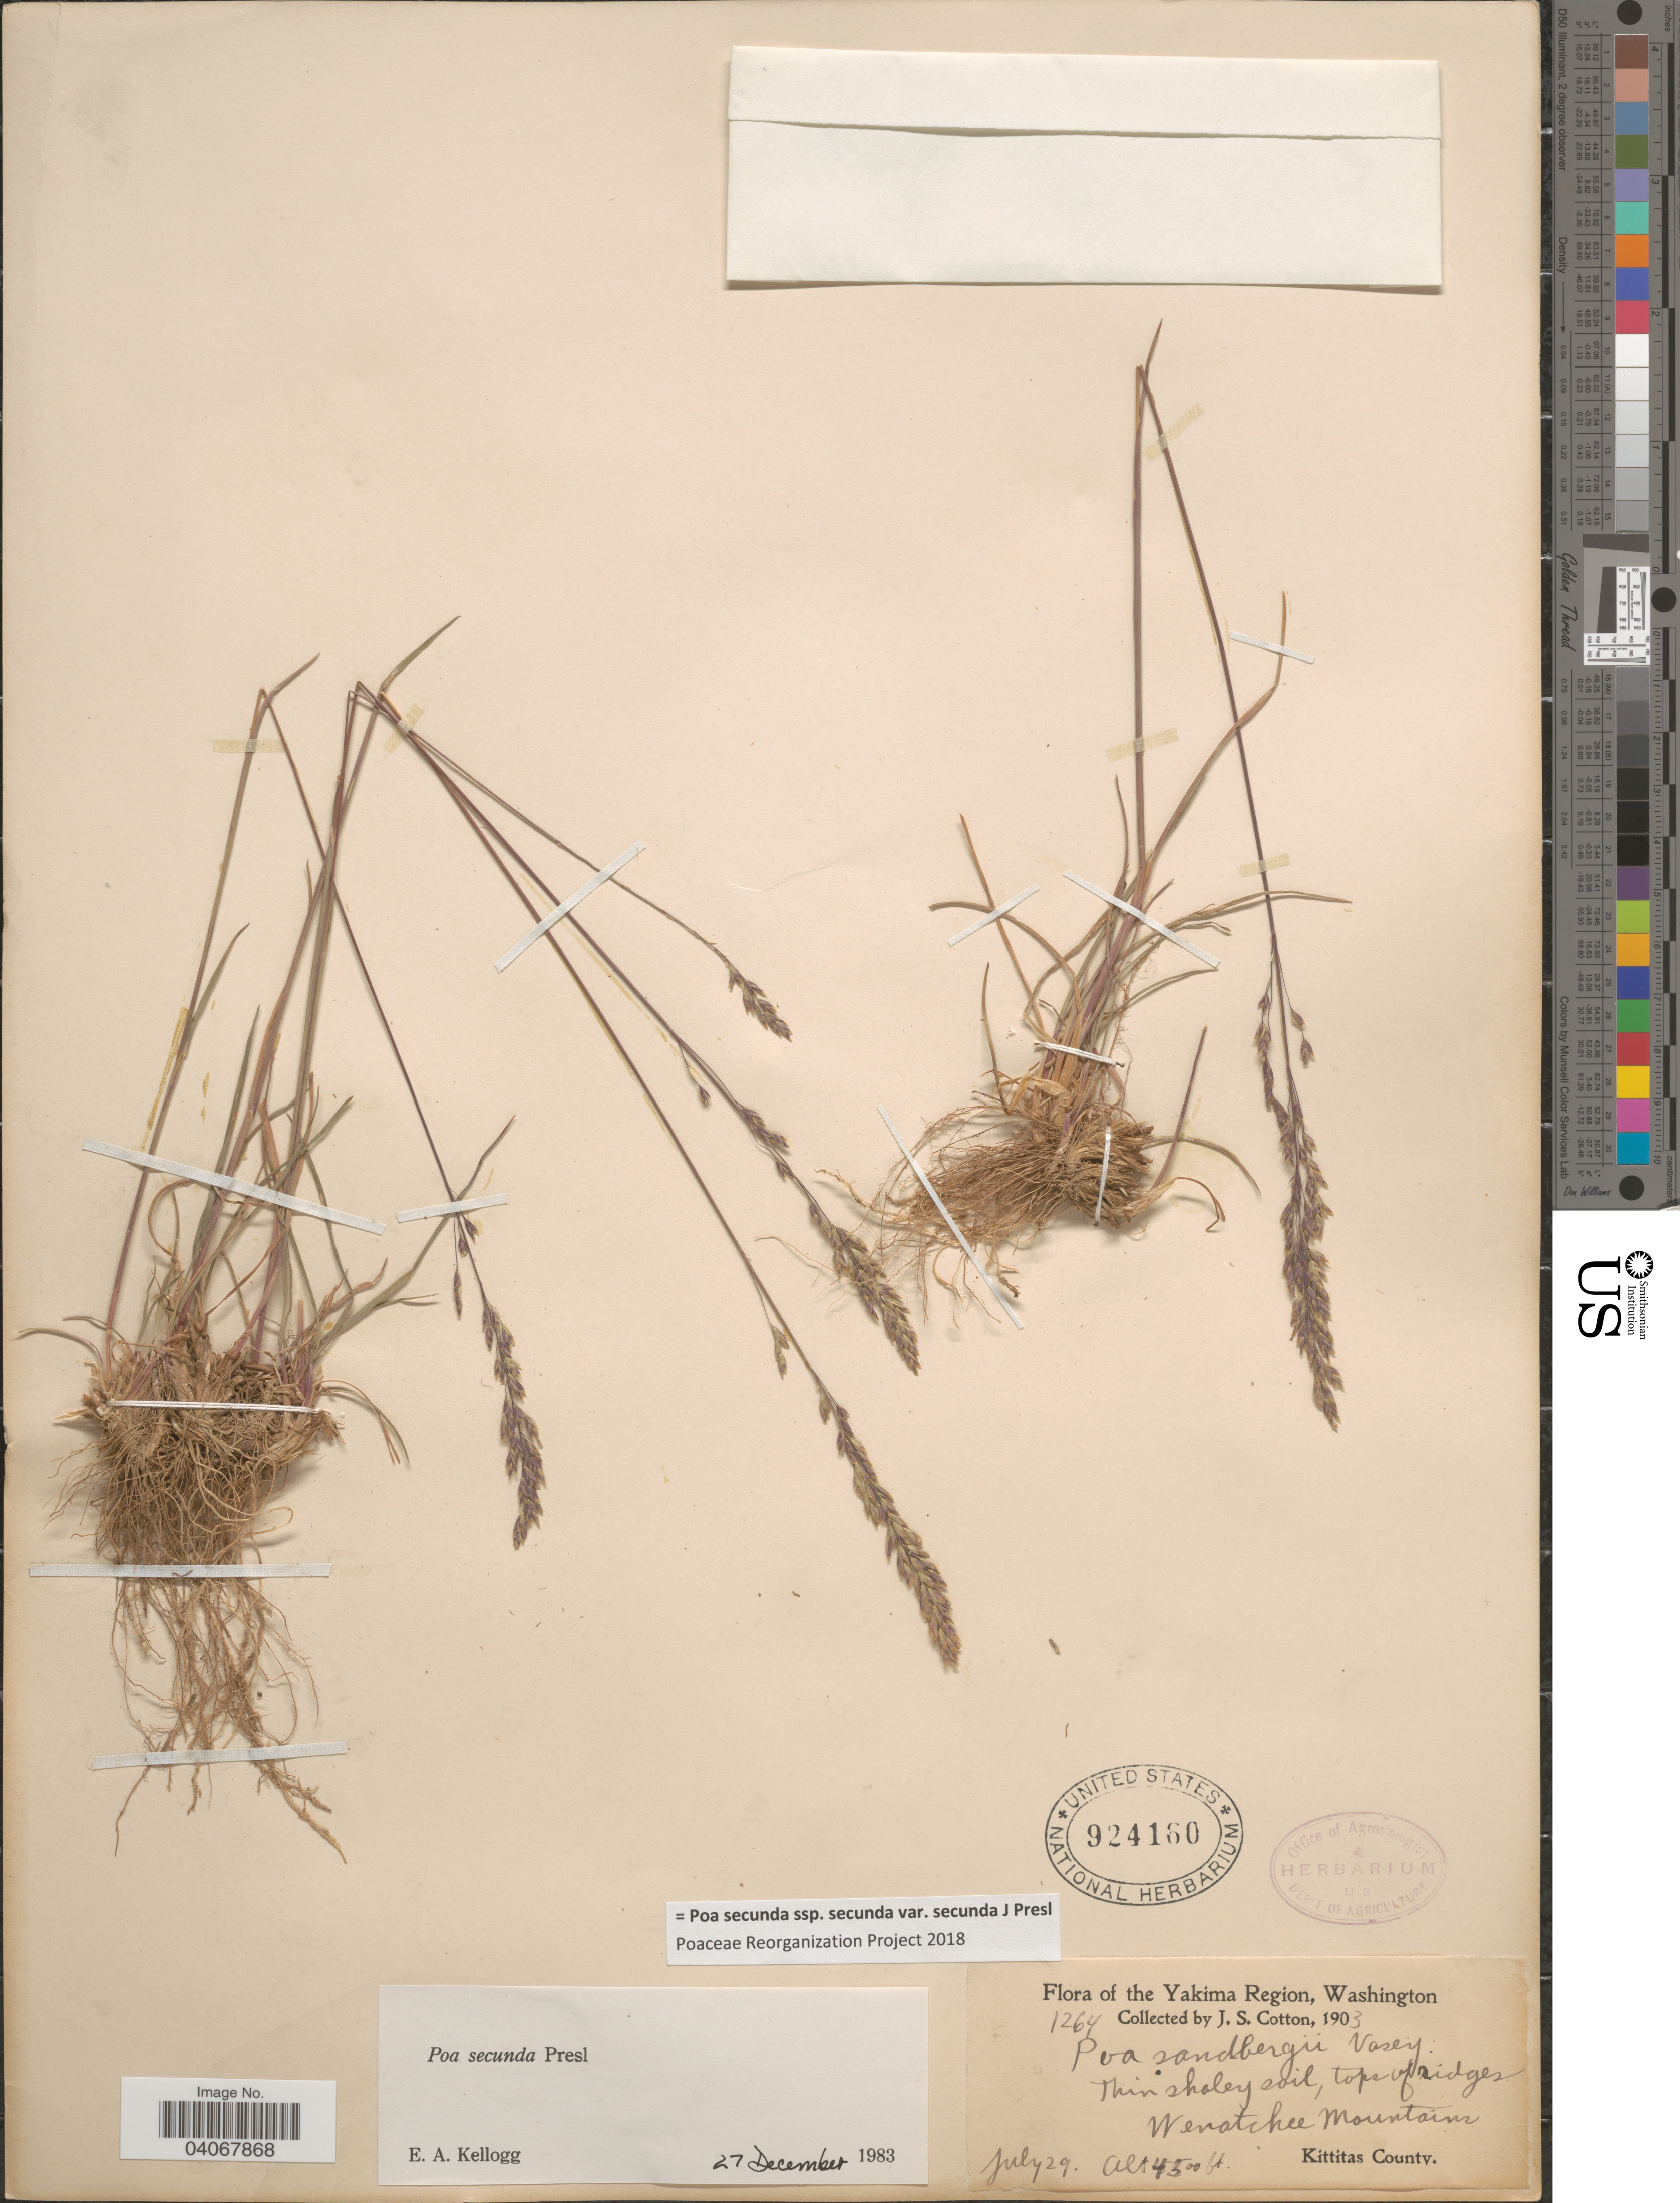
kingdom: Plantae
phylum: Tracheophyta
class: Liliopsida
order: Poales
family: Poaceae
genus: Poa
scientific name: Poa secunda subsp. secunda var. secunda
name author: J. Presl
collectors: J. S. Cotton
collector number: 1264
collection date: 1903-07-29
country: United States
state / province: Washington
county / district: Kittitas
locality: Yakima Region. Thin shaley soil, tops of ridges. Wenatchee Mountains. Kittitas County.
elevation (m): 1372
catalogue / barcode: US 924160